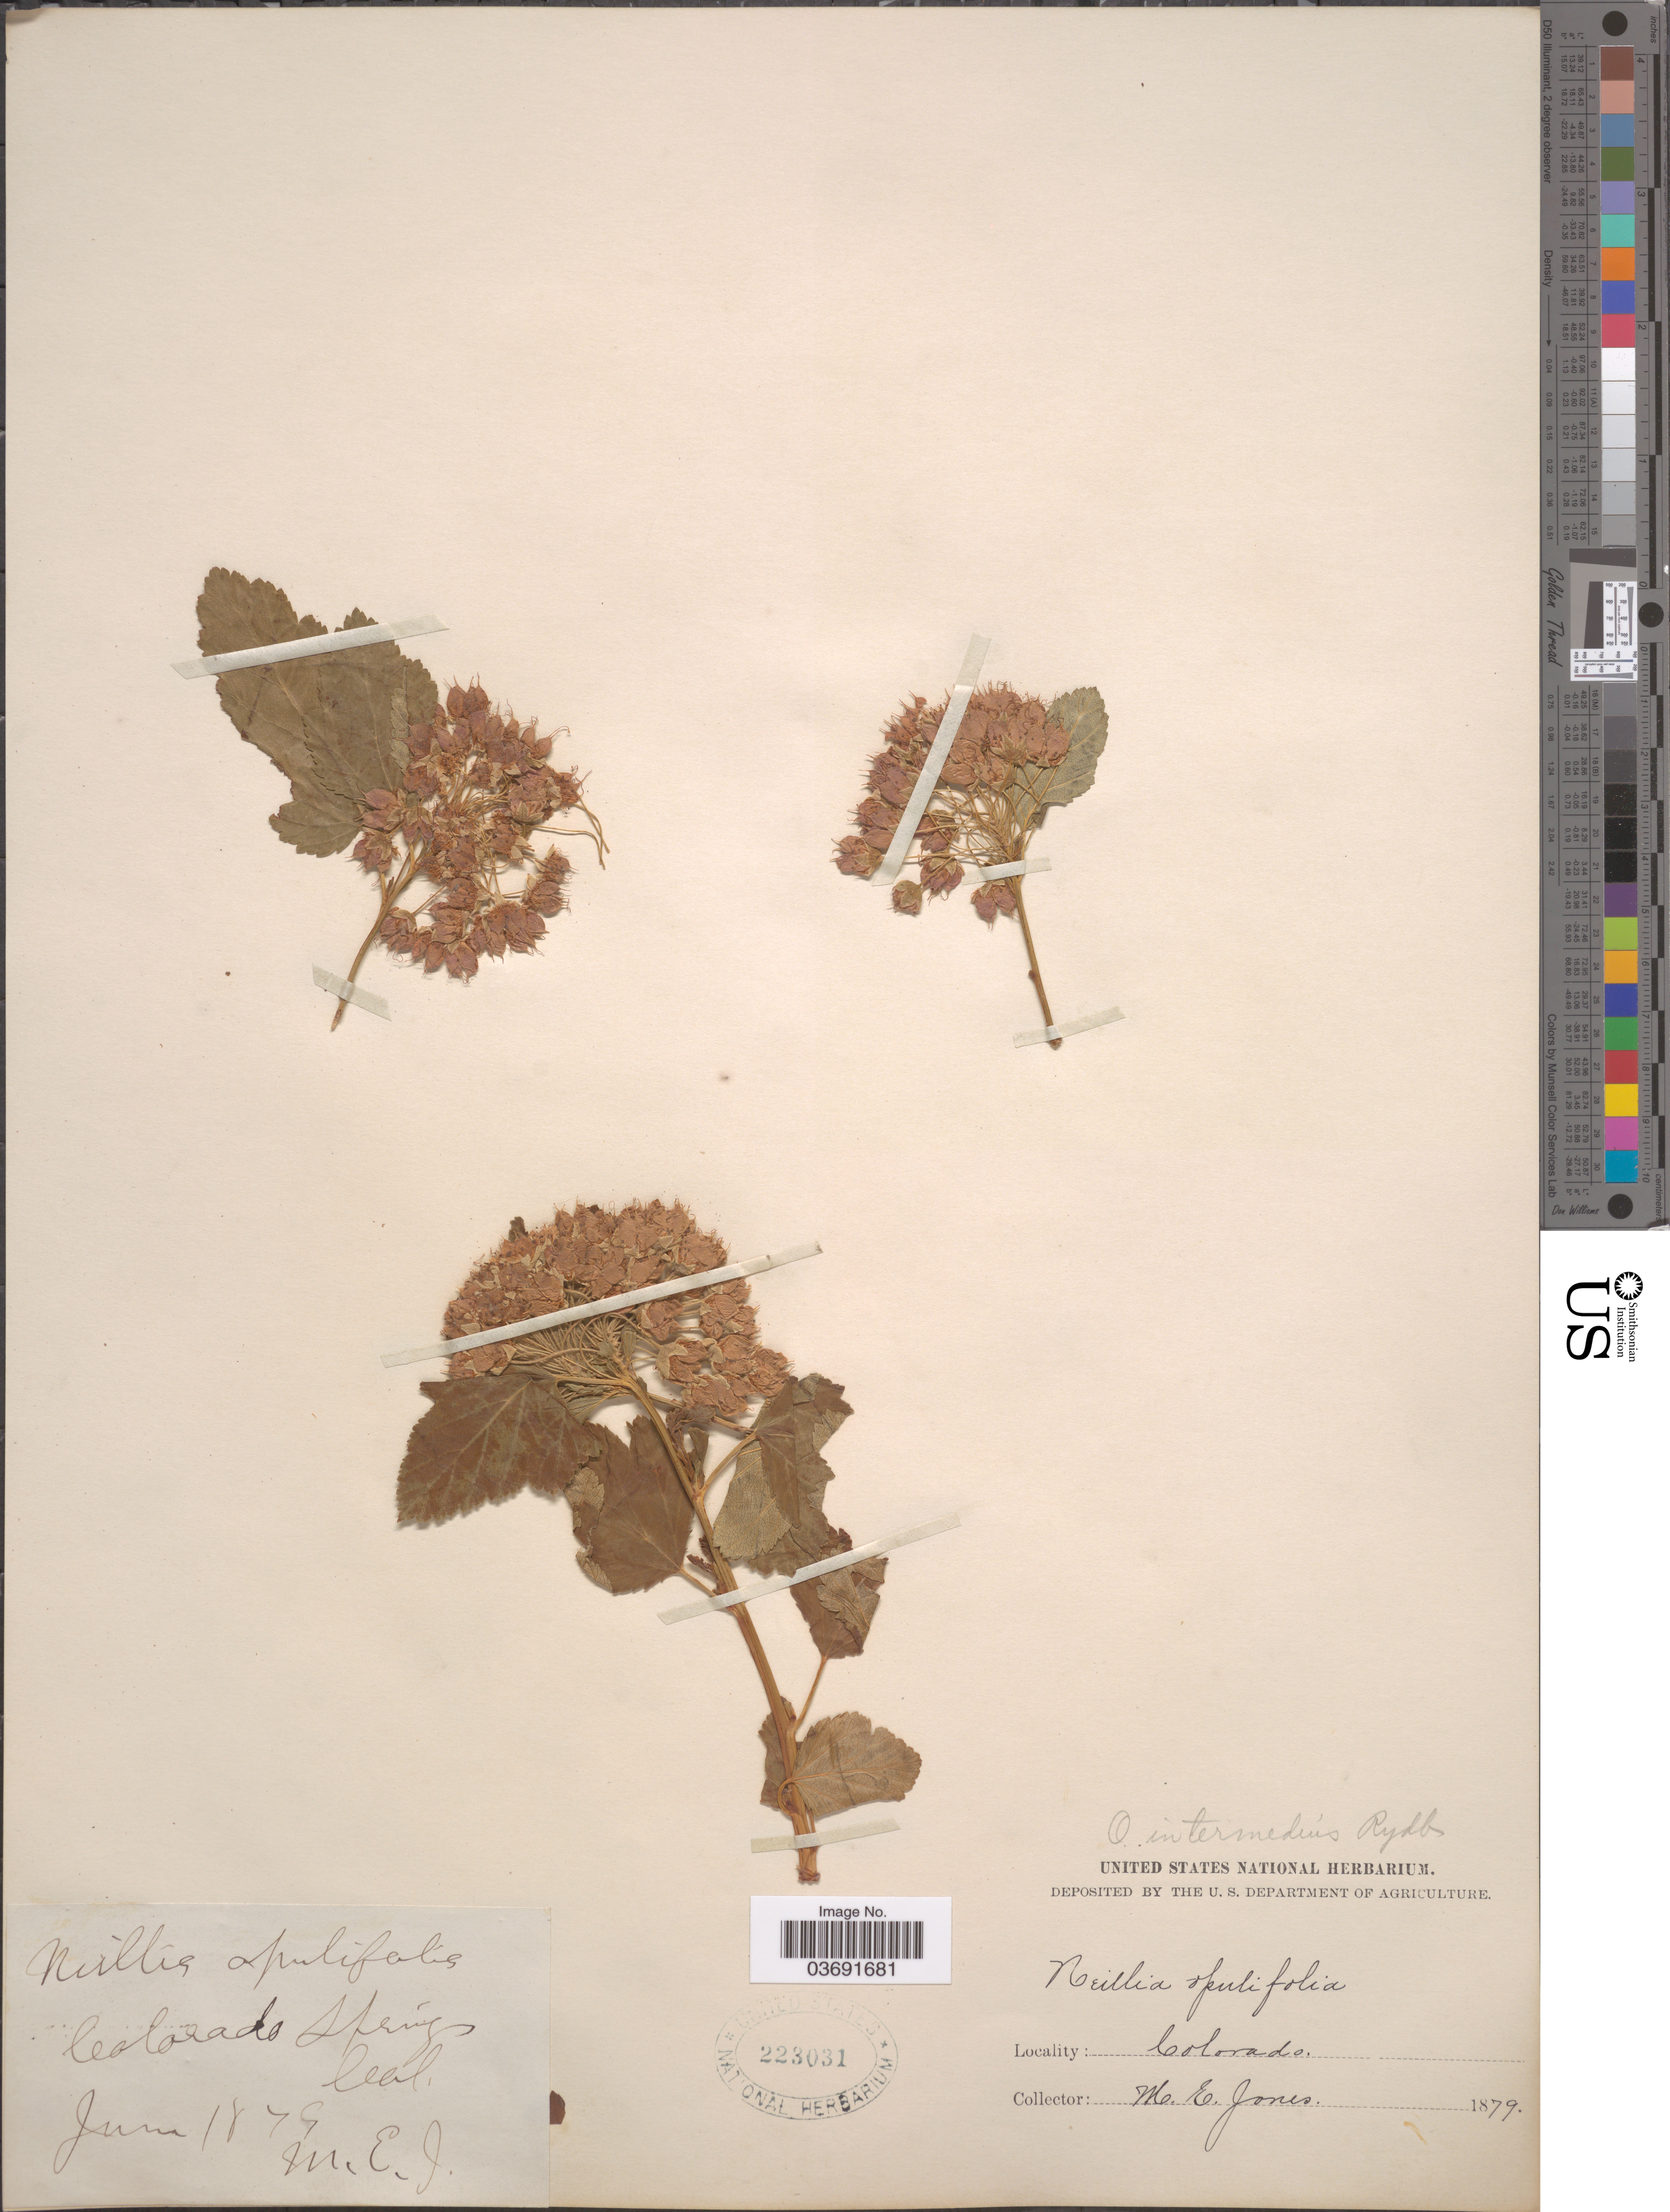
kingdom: Plantae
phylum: Tracheophyta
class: Magnoliopsida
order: Rosales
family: Rosaceae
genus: Physocarpus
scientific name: Physocarpus intermedius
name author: (Rydb.) C.K. Schneid.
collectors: M. E. Jones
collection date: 1879-06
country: United States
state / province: Colorado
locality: Colorado Springs.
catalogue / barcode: US 223031